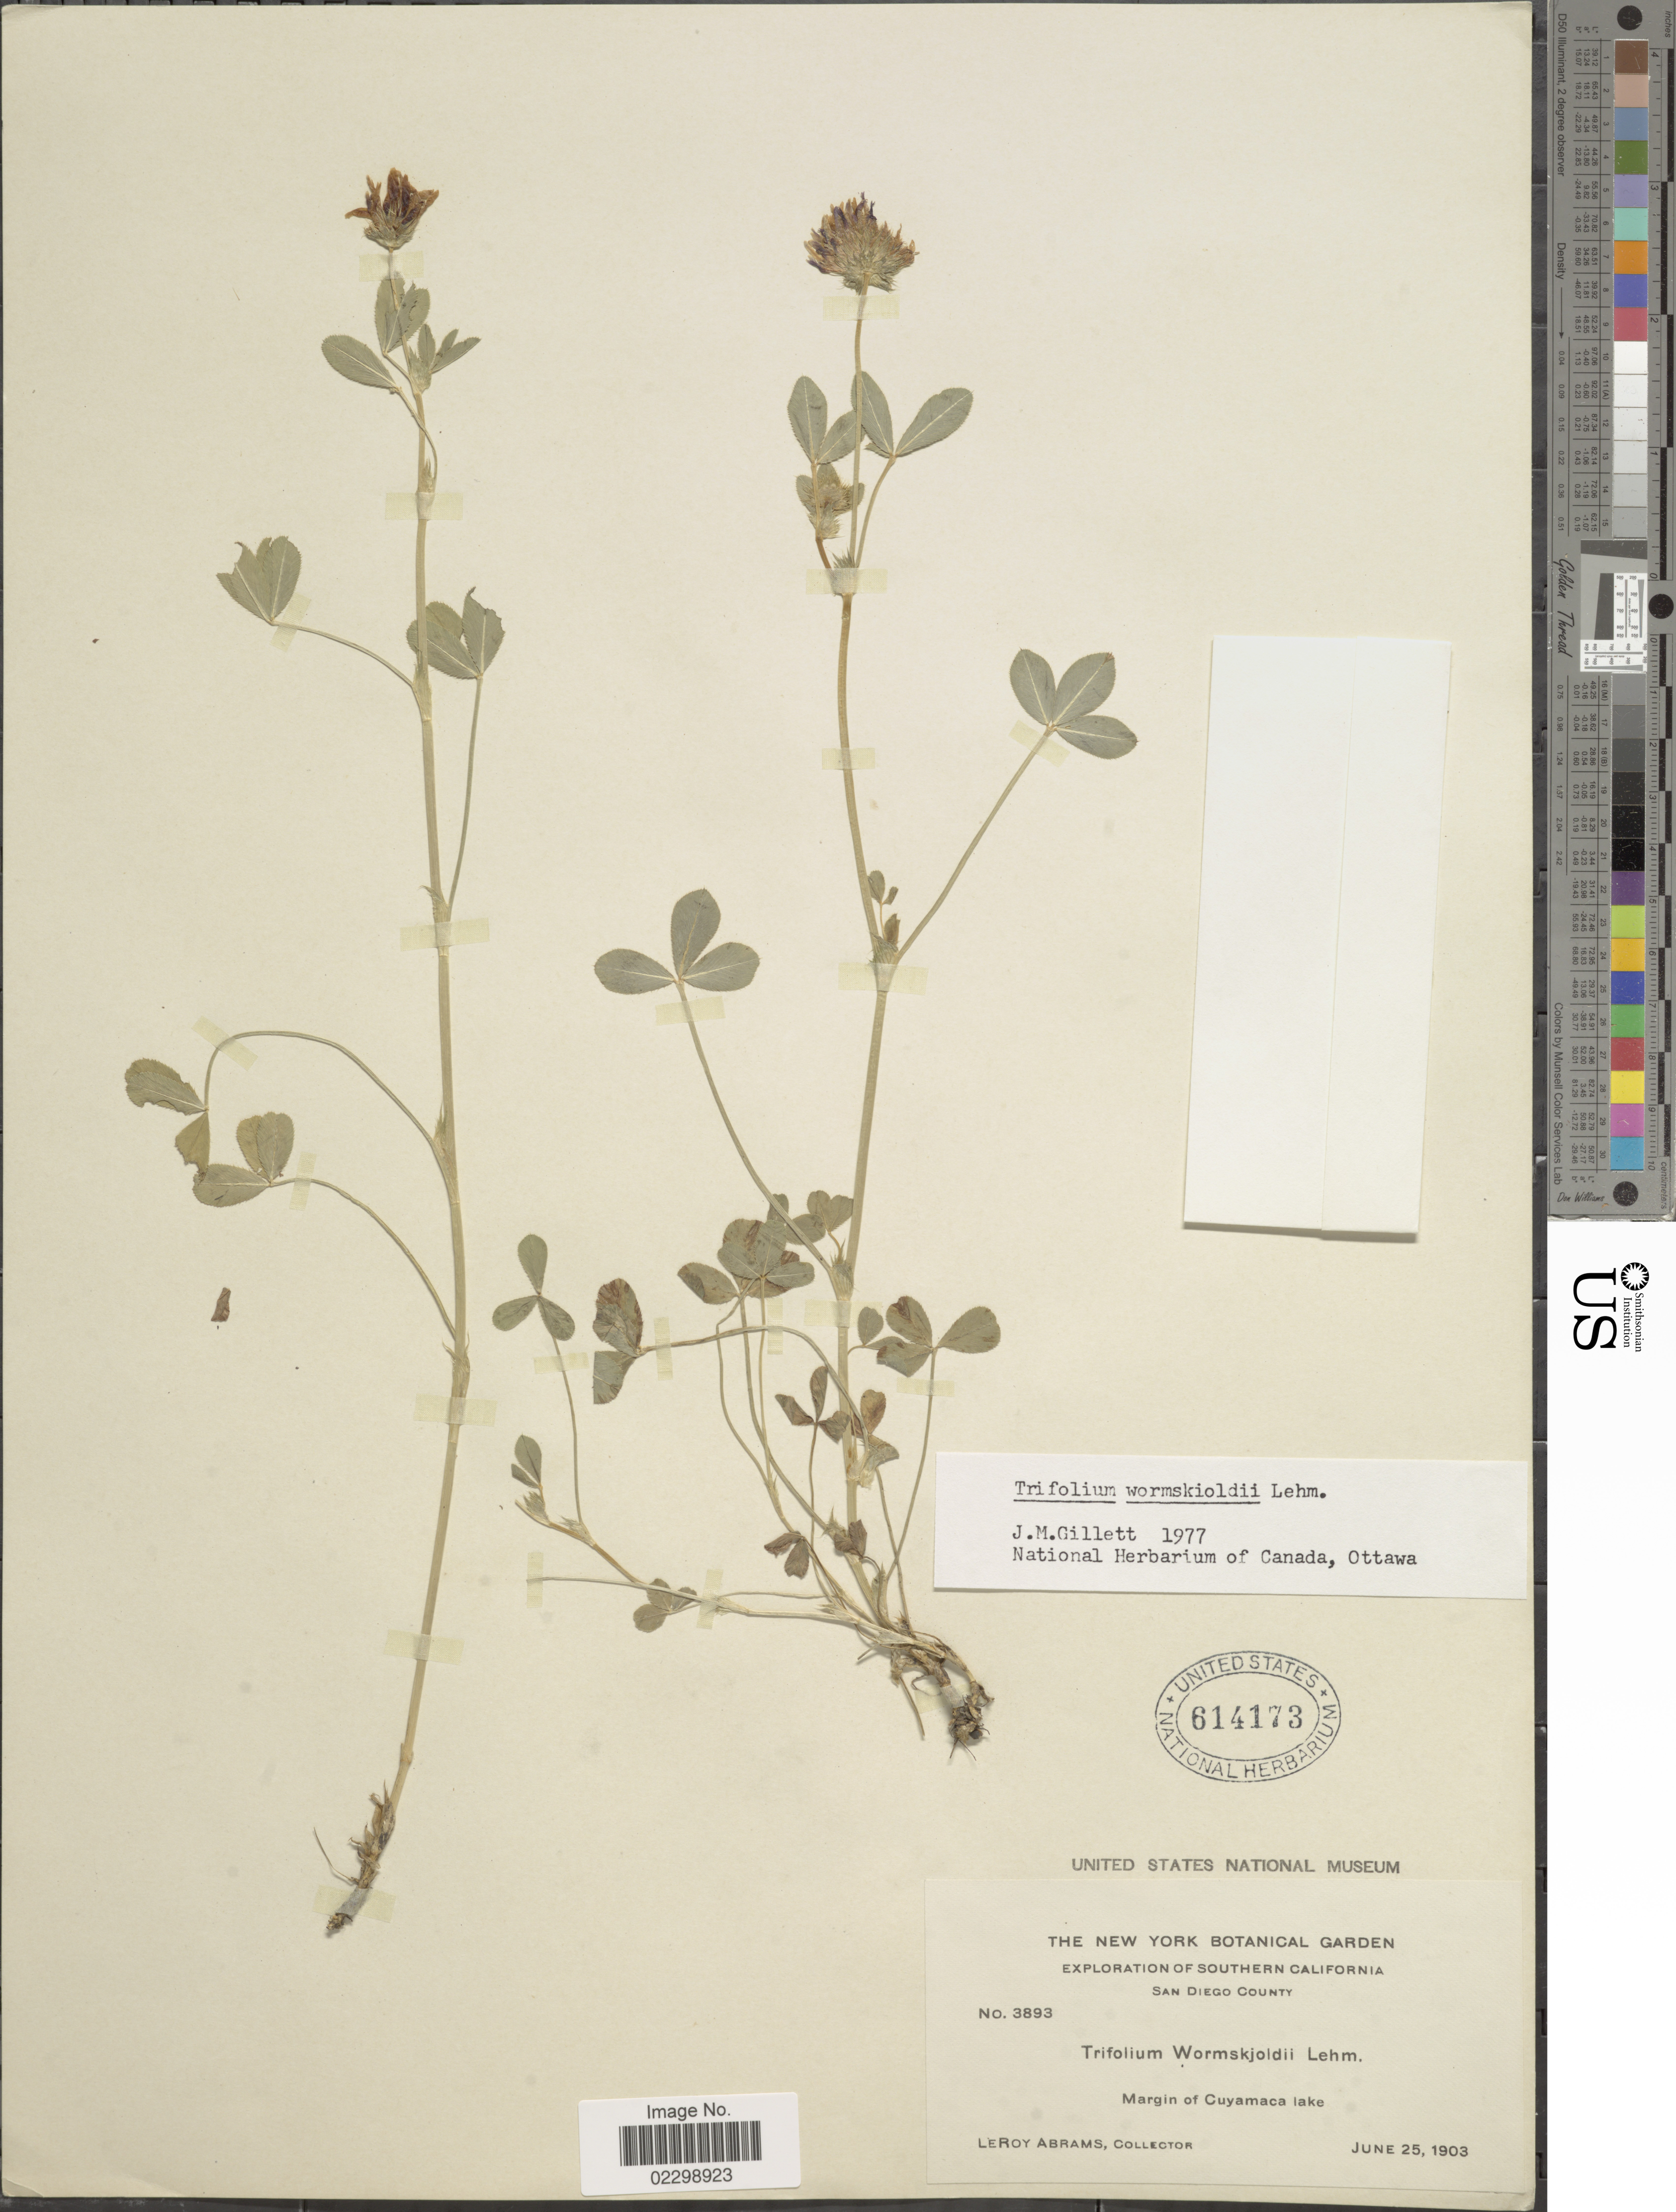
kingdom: Plantae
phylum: Tracheophyta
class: Magnoliopsida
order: Fabales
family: Fabaceae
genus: Trifolium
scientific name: Trifolium wormskioldii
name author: Lehm.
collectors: L. Abrams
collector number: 3893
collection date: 1903-06-25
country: United States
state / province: California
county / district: San Diego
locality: Southern California, San Diego County, Margin of Cuyamaca lake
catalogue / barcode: US 614173